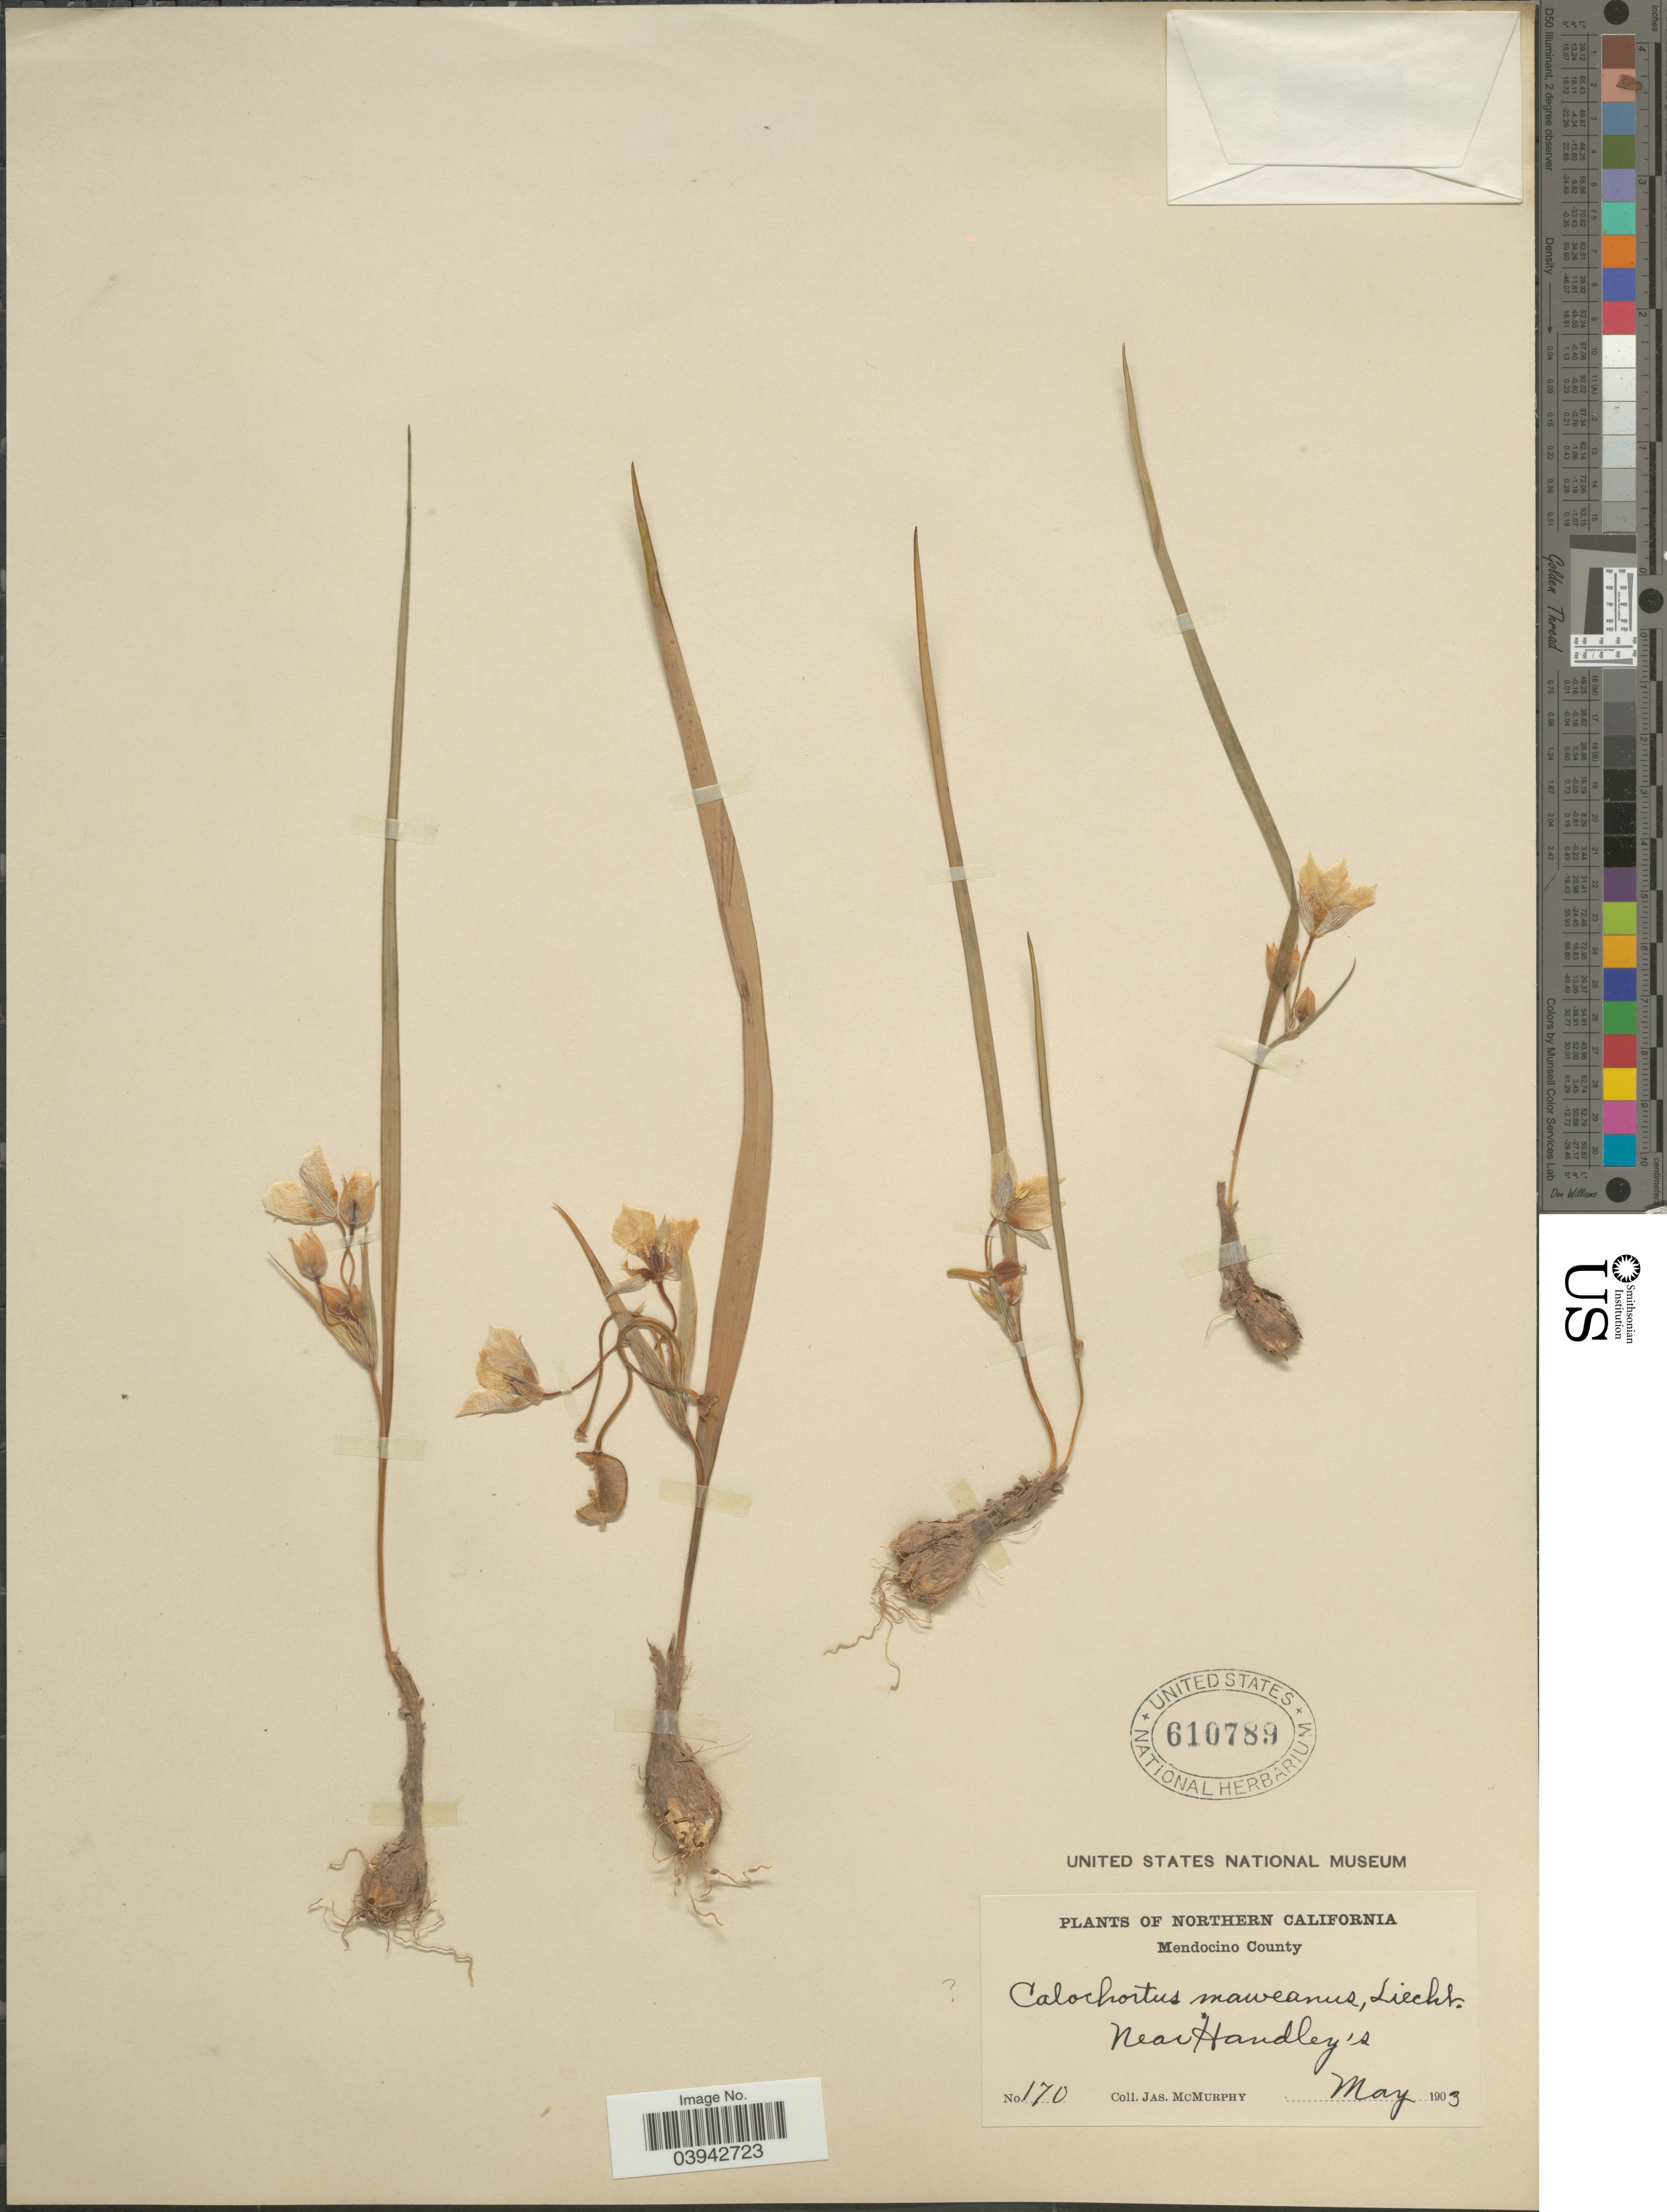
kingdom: Plantae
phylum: Tracheophyta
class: Liliopsida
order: Liliales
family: Liliaceae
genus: Calochortus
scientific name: Calochortus maweanus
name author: Leichtlin ex Baker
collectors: J. McMurphy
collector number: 170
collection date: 1903-05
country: United States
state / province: California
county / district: Mendocino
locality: Northern California. Mendocino County. Near Handley's.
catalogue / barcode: US 610789